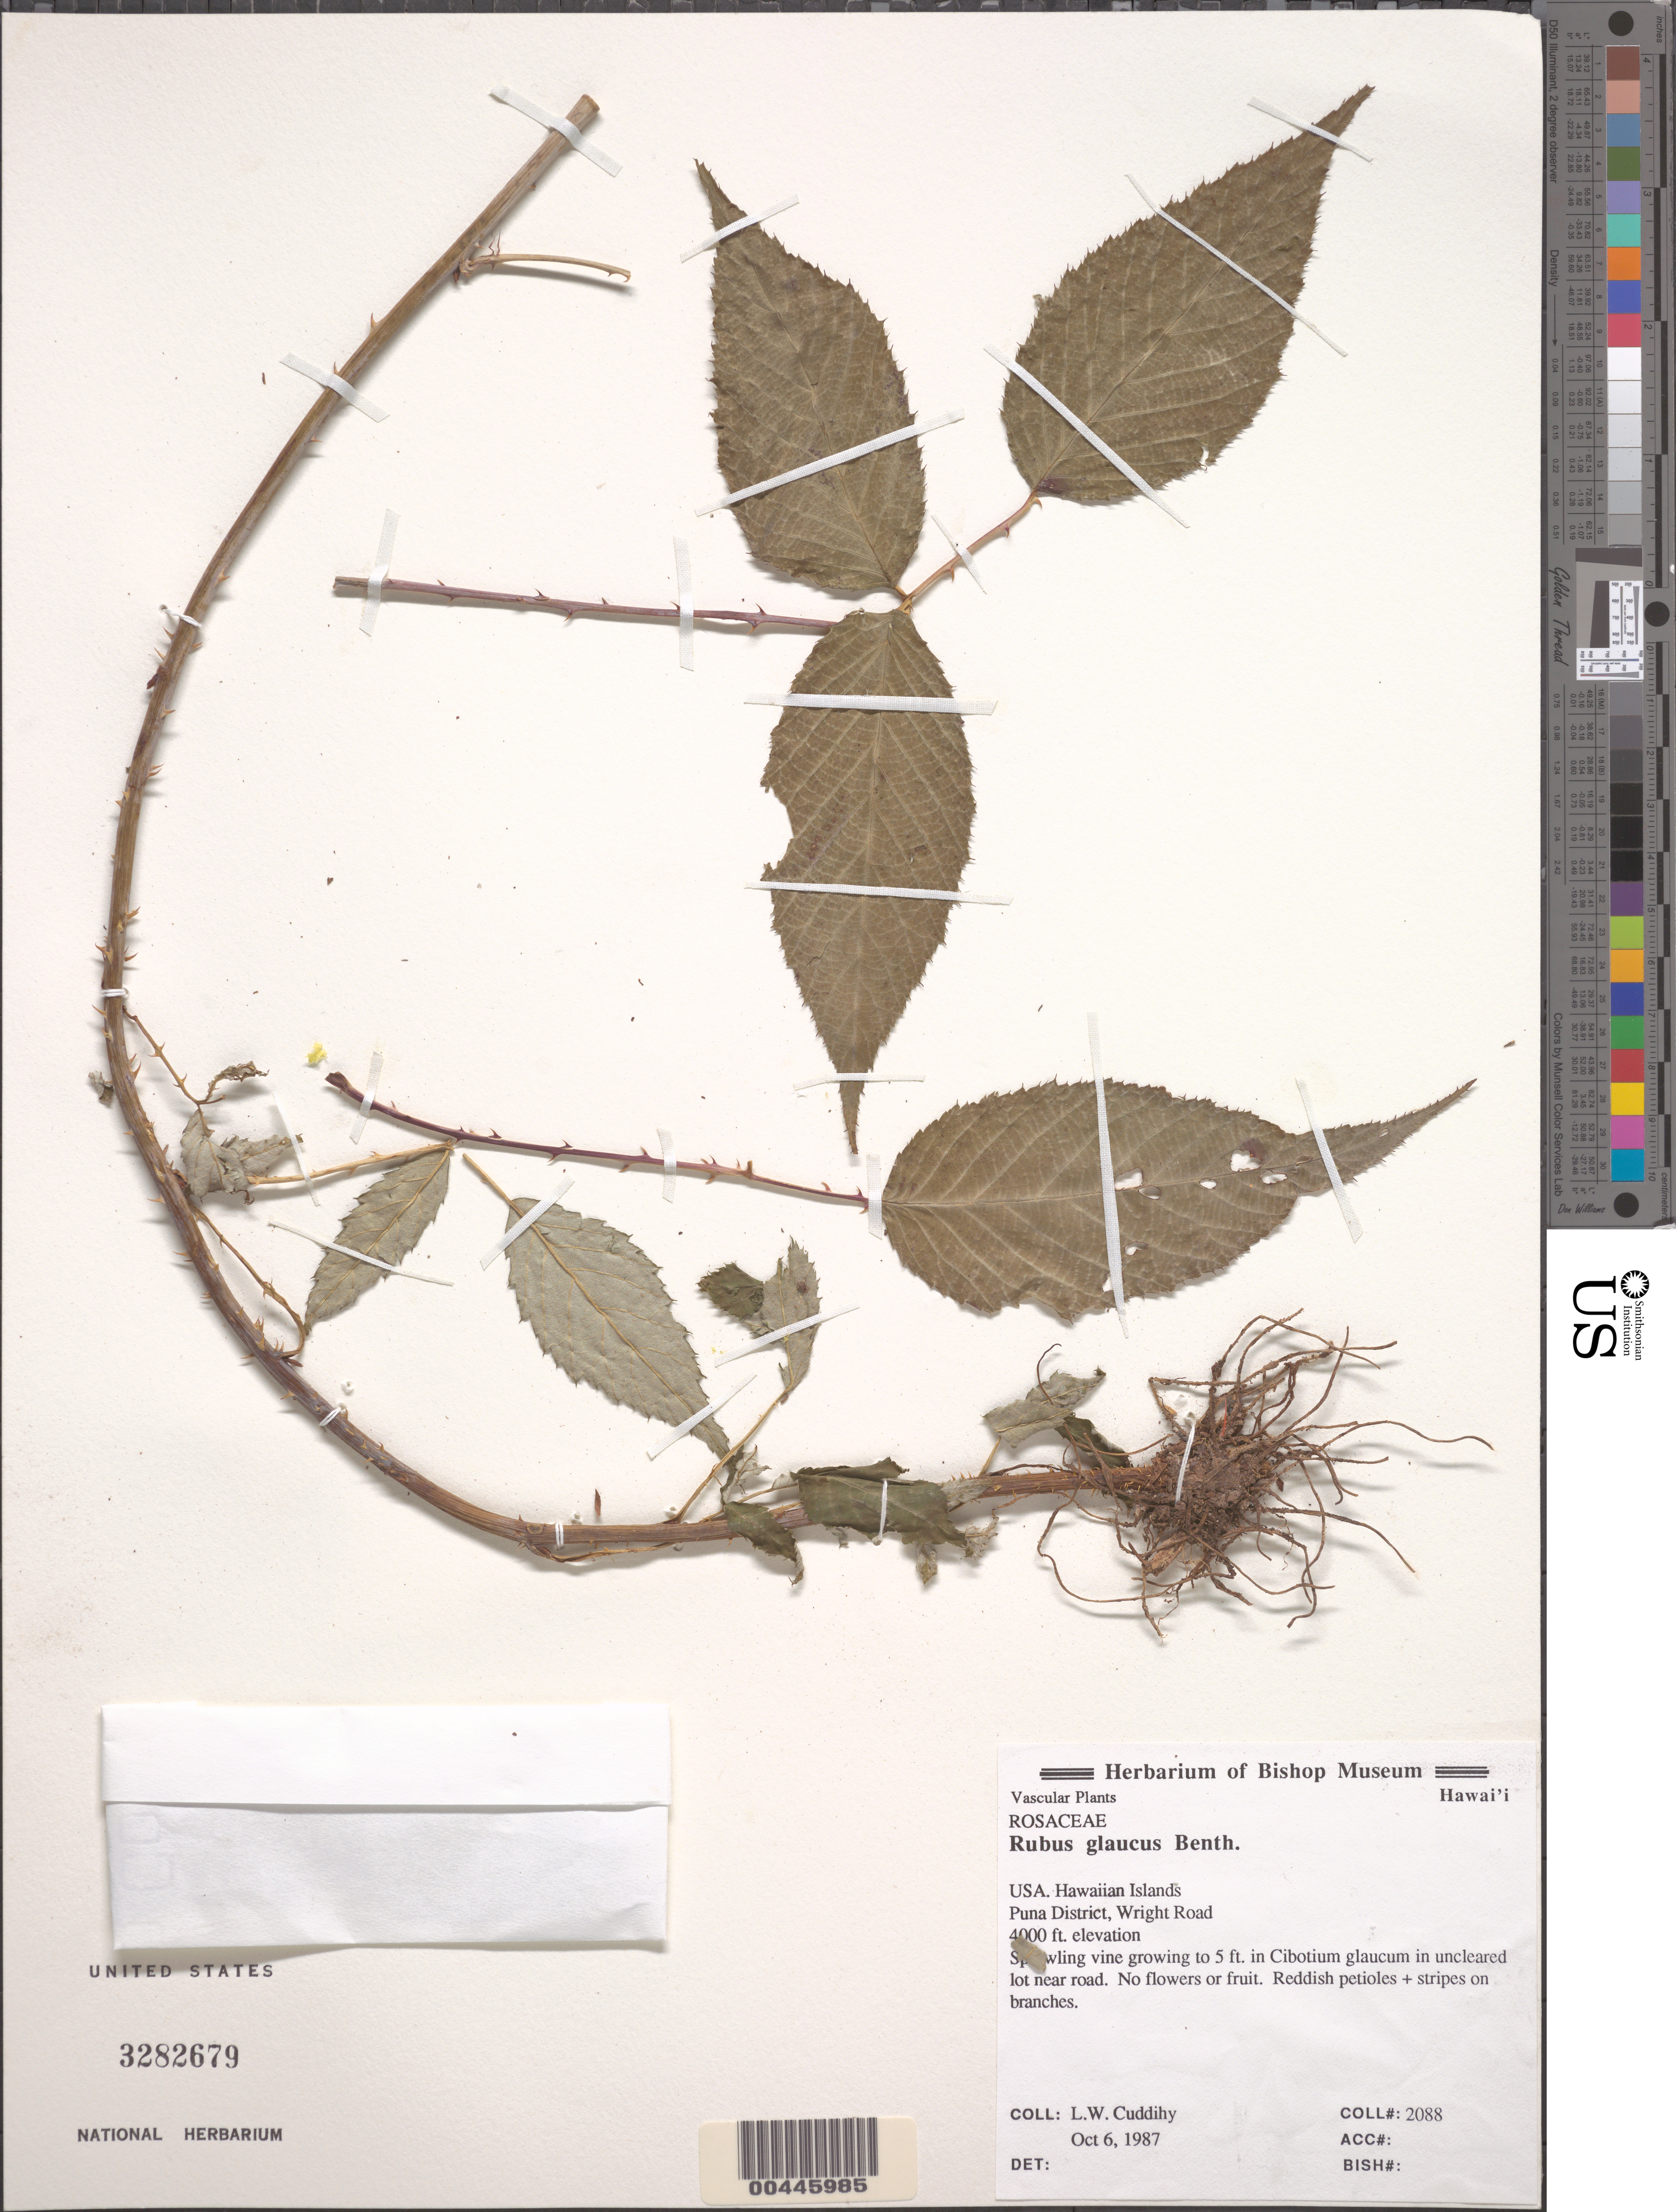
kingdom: Plantae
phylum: Tracheophyta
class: Magnoliopsida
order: Rosales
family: Rosaceae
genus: Rubus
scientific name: Rubus glaucus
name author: Benth.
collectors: L. Cuddihy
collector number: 2088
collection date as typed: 6 Oct 1987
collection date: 1987-10-06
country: United States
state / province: Hawaii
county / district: Hawaii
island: Hawaii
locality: Puna Dist., Wright Rd.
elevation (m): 1219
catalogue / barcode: US 3282679